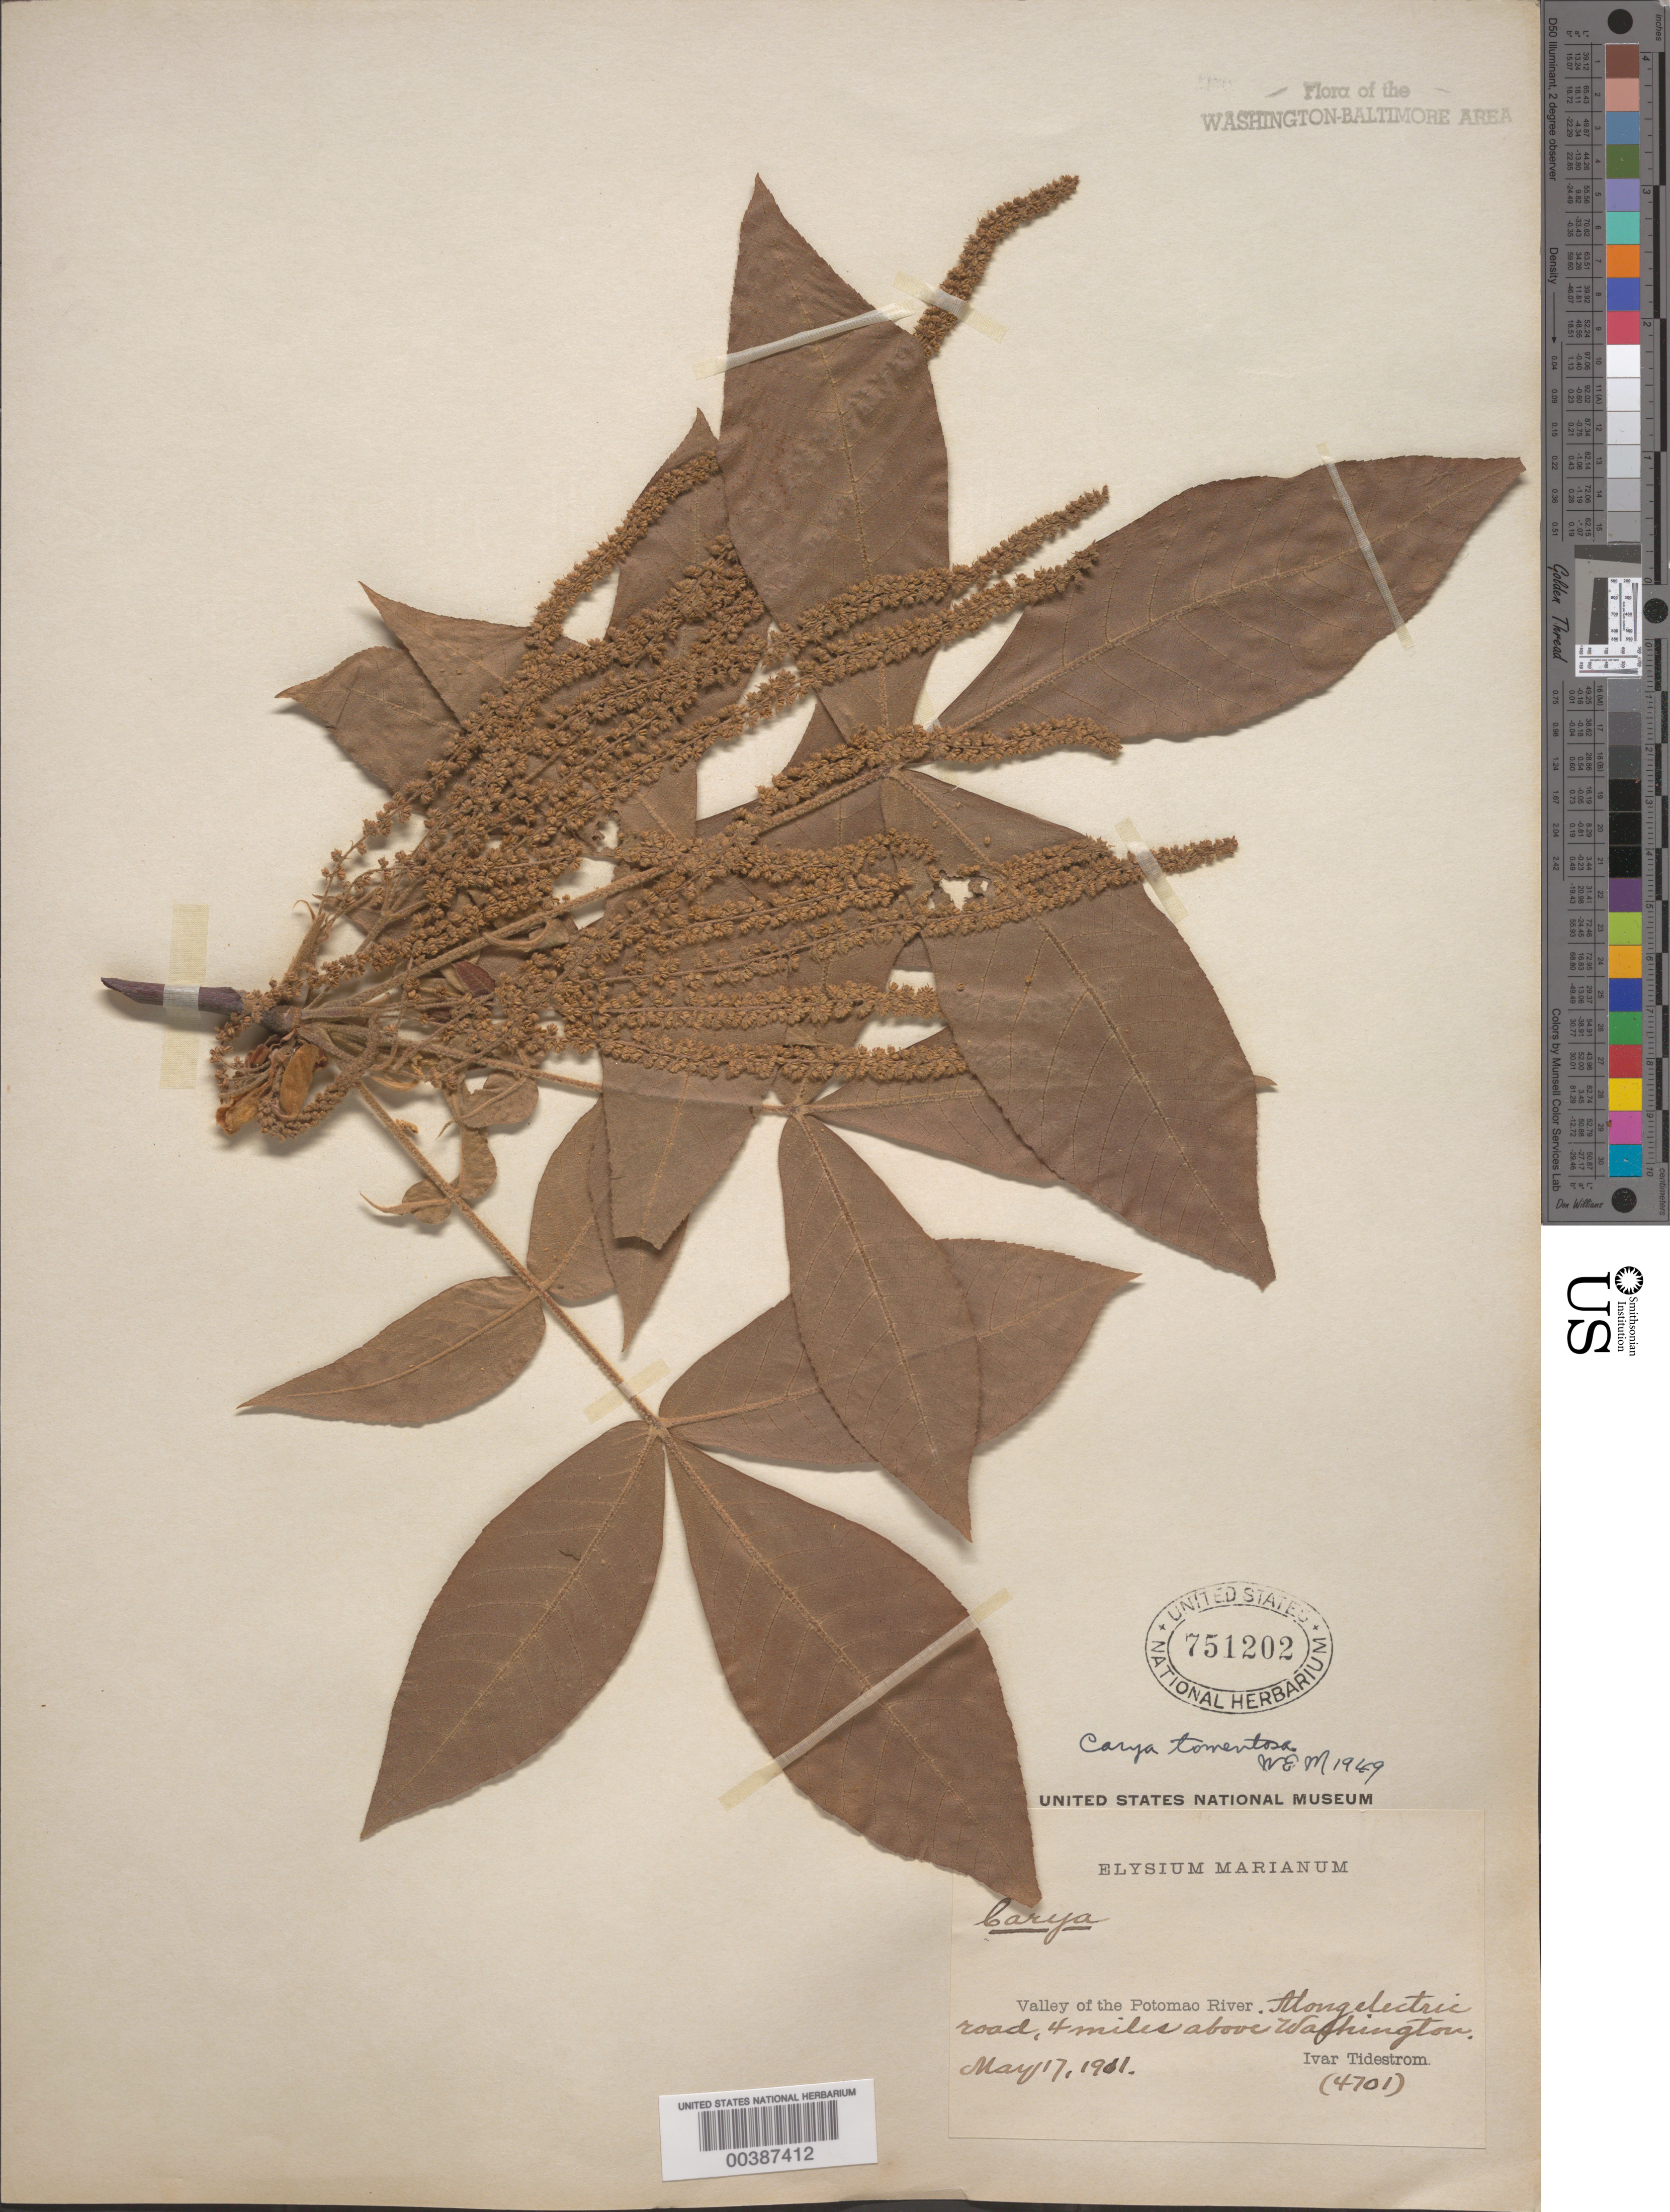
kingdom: Plantae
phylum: Tracheophyta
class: Magnoliopsida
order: Fagales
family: Juglandaceae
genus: Carya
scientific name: Carya tomentosa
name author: (Lam.) Nutt.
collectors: I. F. Tidestrom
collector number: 4701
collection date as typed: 17 May 1901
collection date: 1901-05-17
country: United States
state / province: Maryland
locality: Mongelectric Road, above DC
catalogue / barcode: US 751202